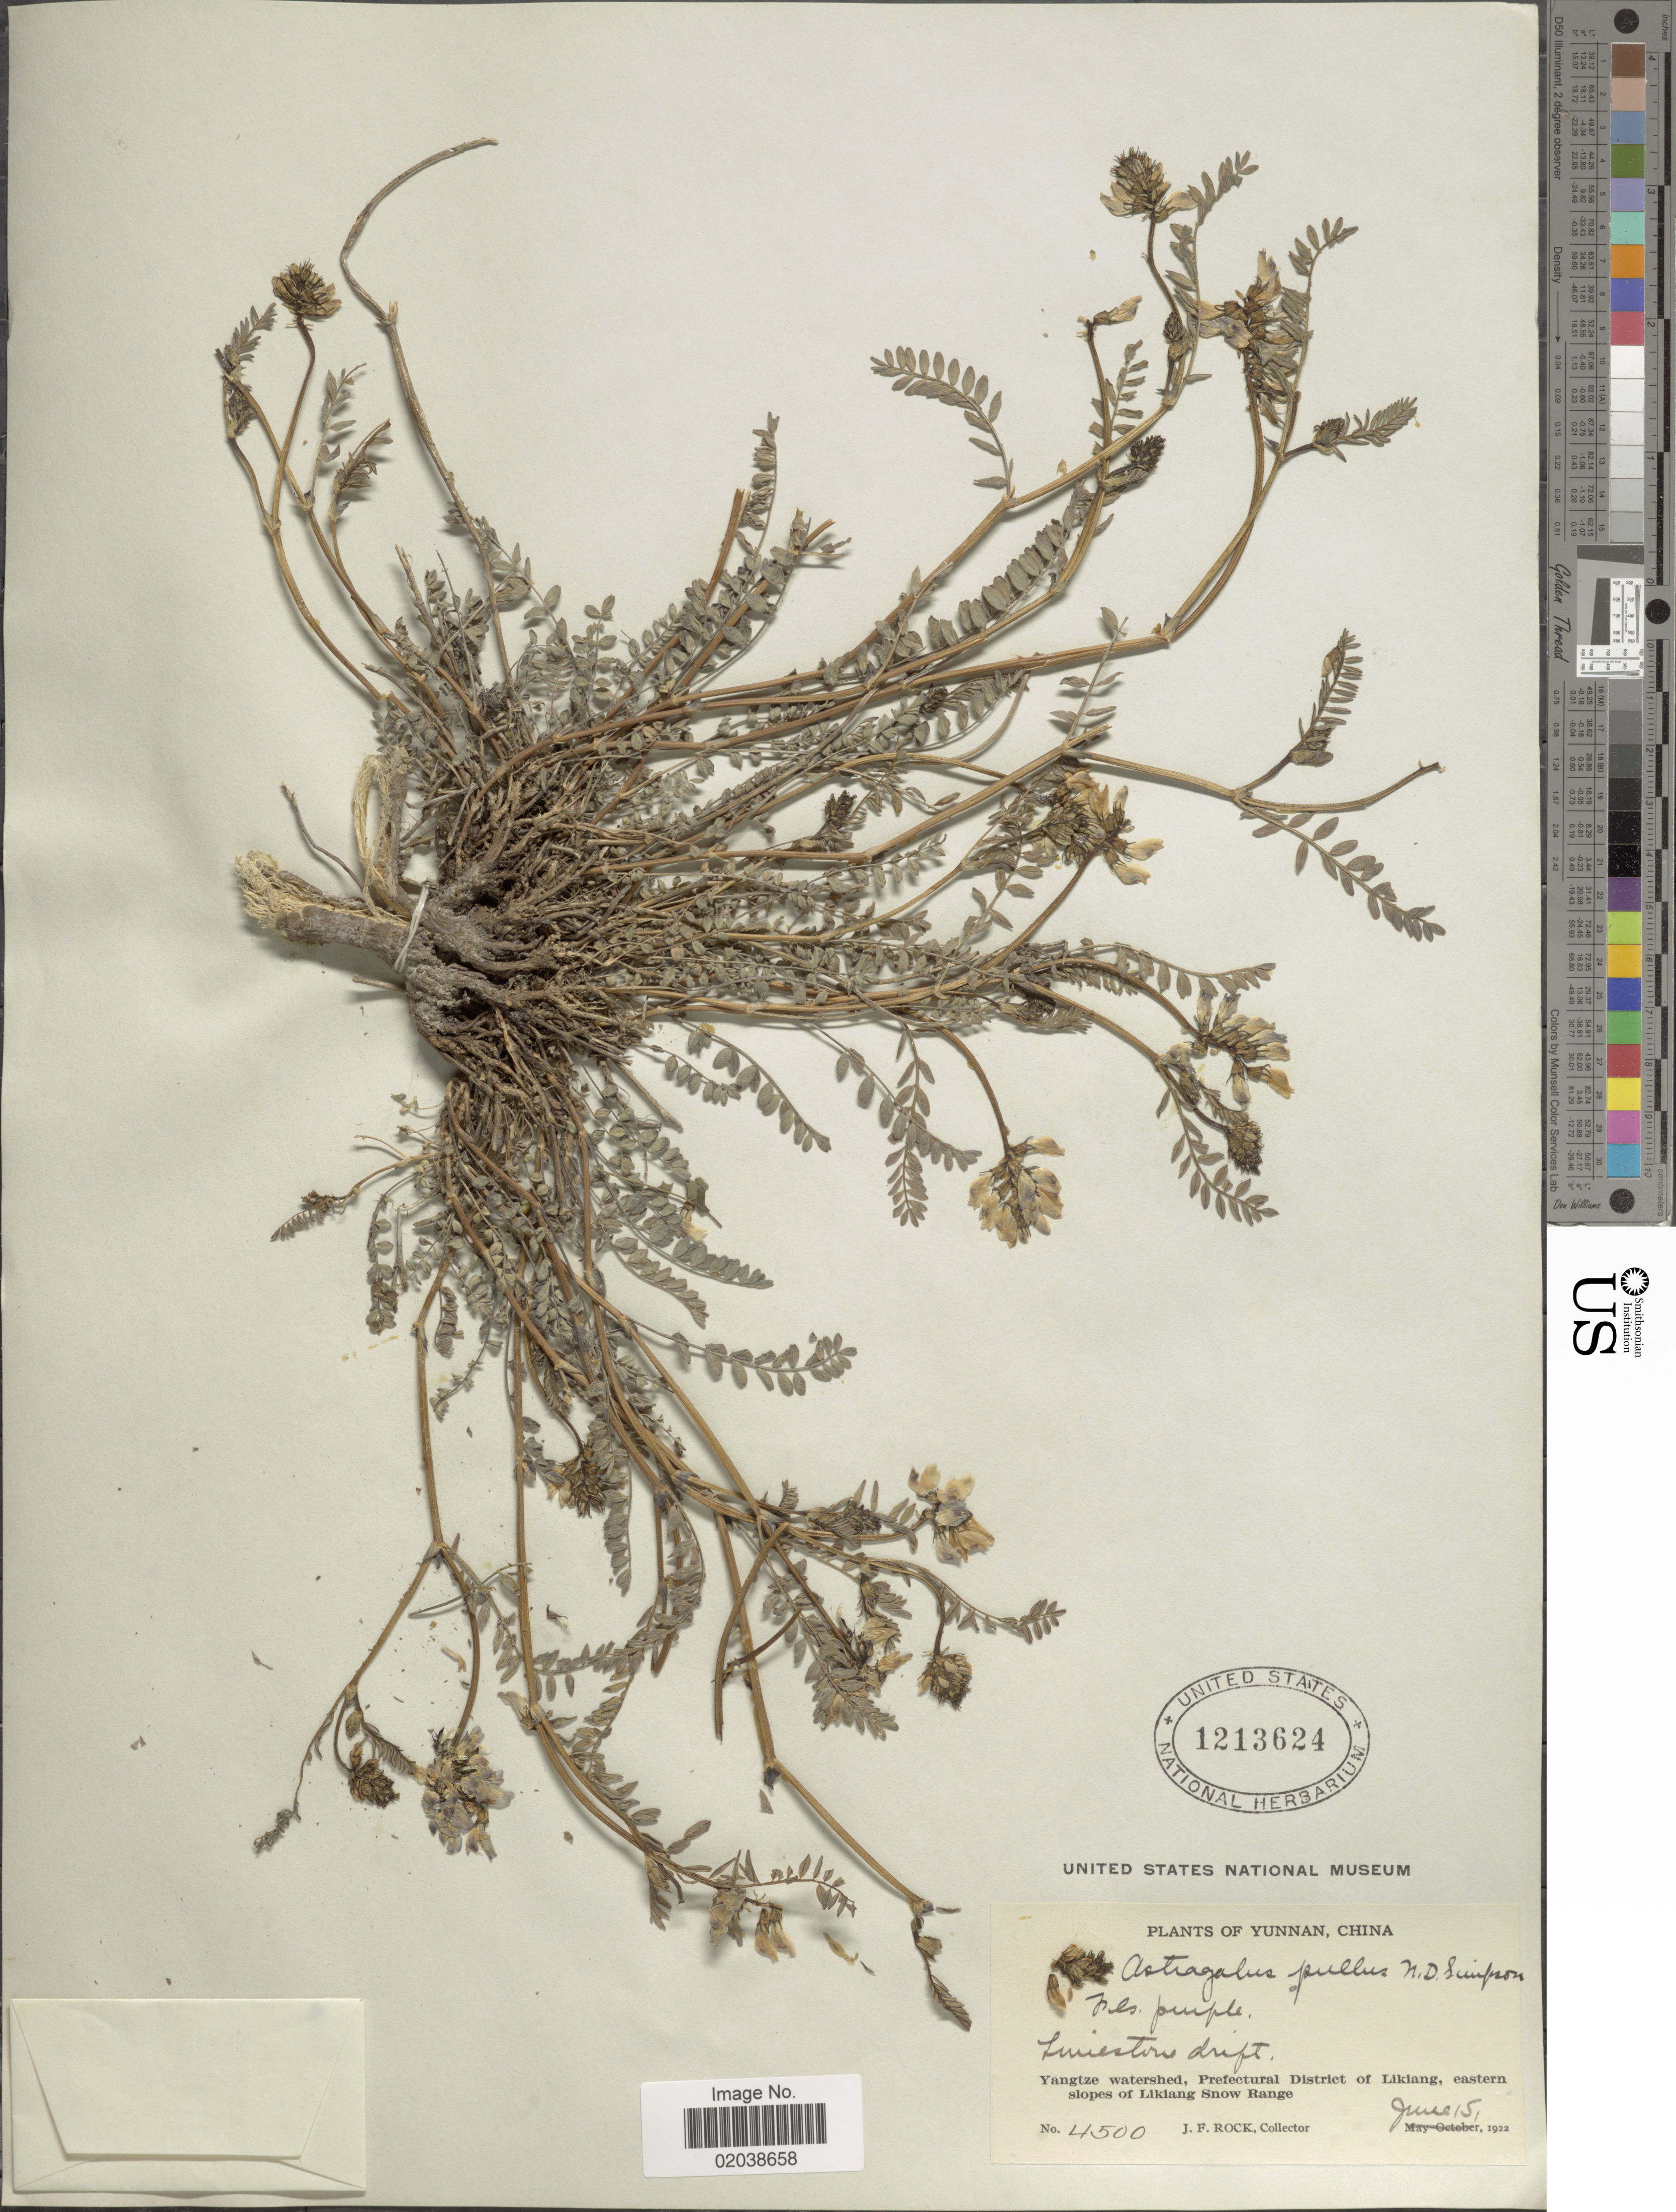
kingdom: Plantae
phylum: Tracheophyta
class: Magnoliopsida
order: Fabales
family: Fabaceae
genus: Astragalus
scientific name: Astragalus pullus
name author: Fisch.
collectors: J. Rock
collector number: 4500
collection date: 1922-06-15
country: China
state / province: Yunnan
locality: Limestone drift. Yangtze watershed, Prefectural District of Likiang, eastern slopes of Likiang Snow Range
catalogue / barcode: US 1213624